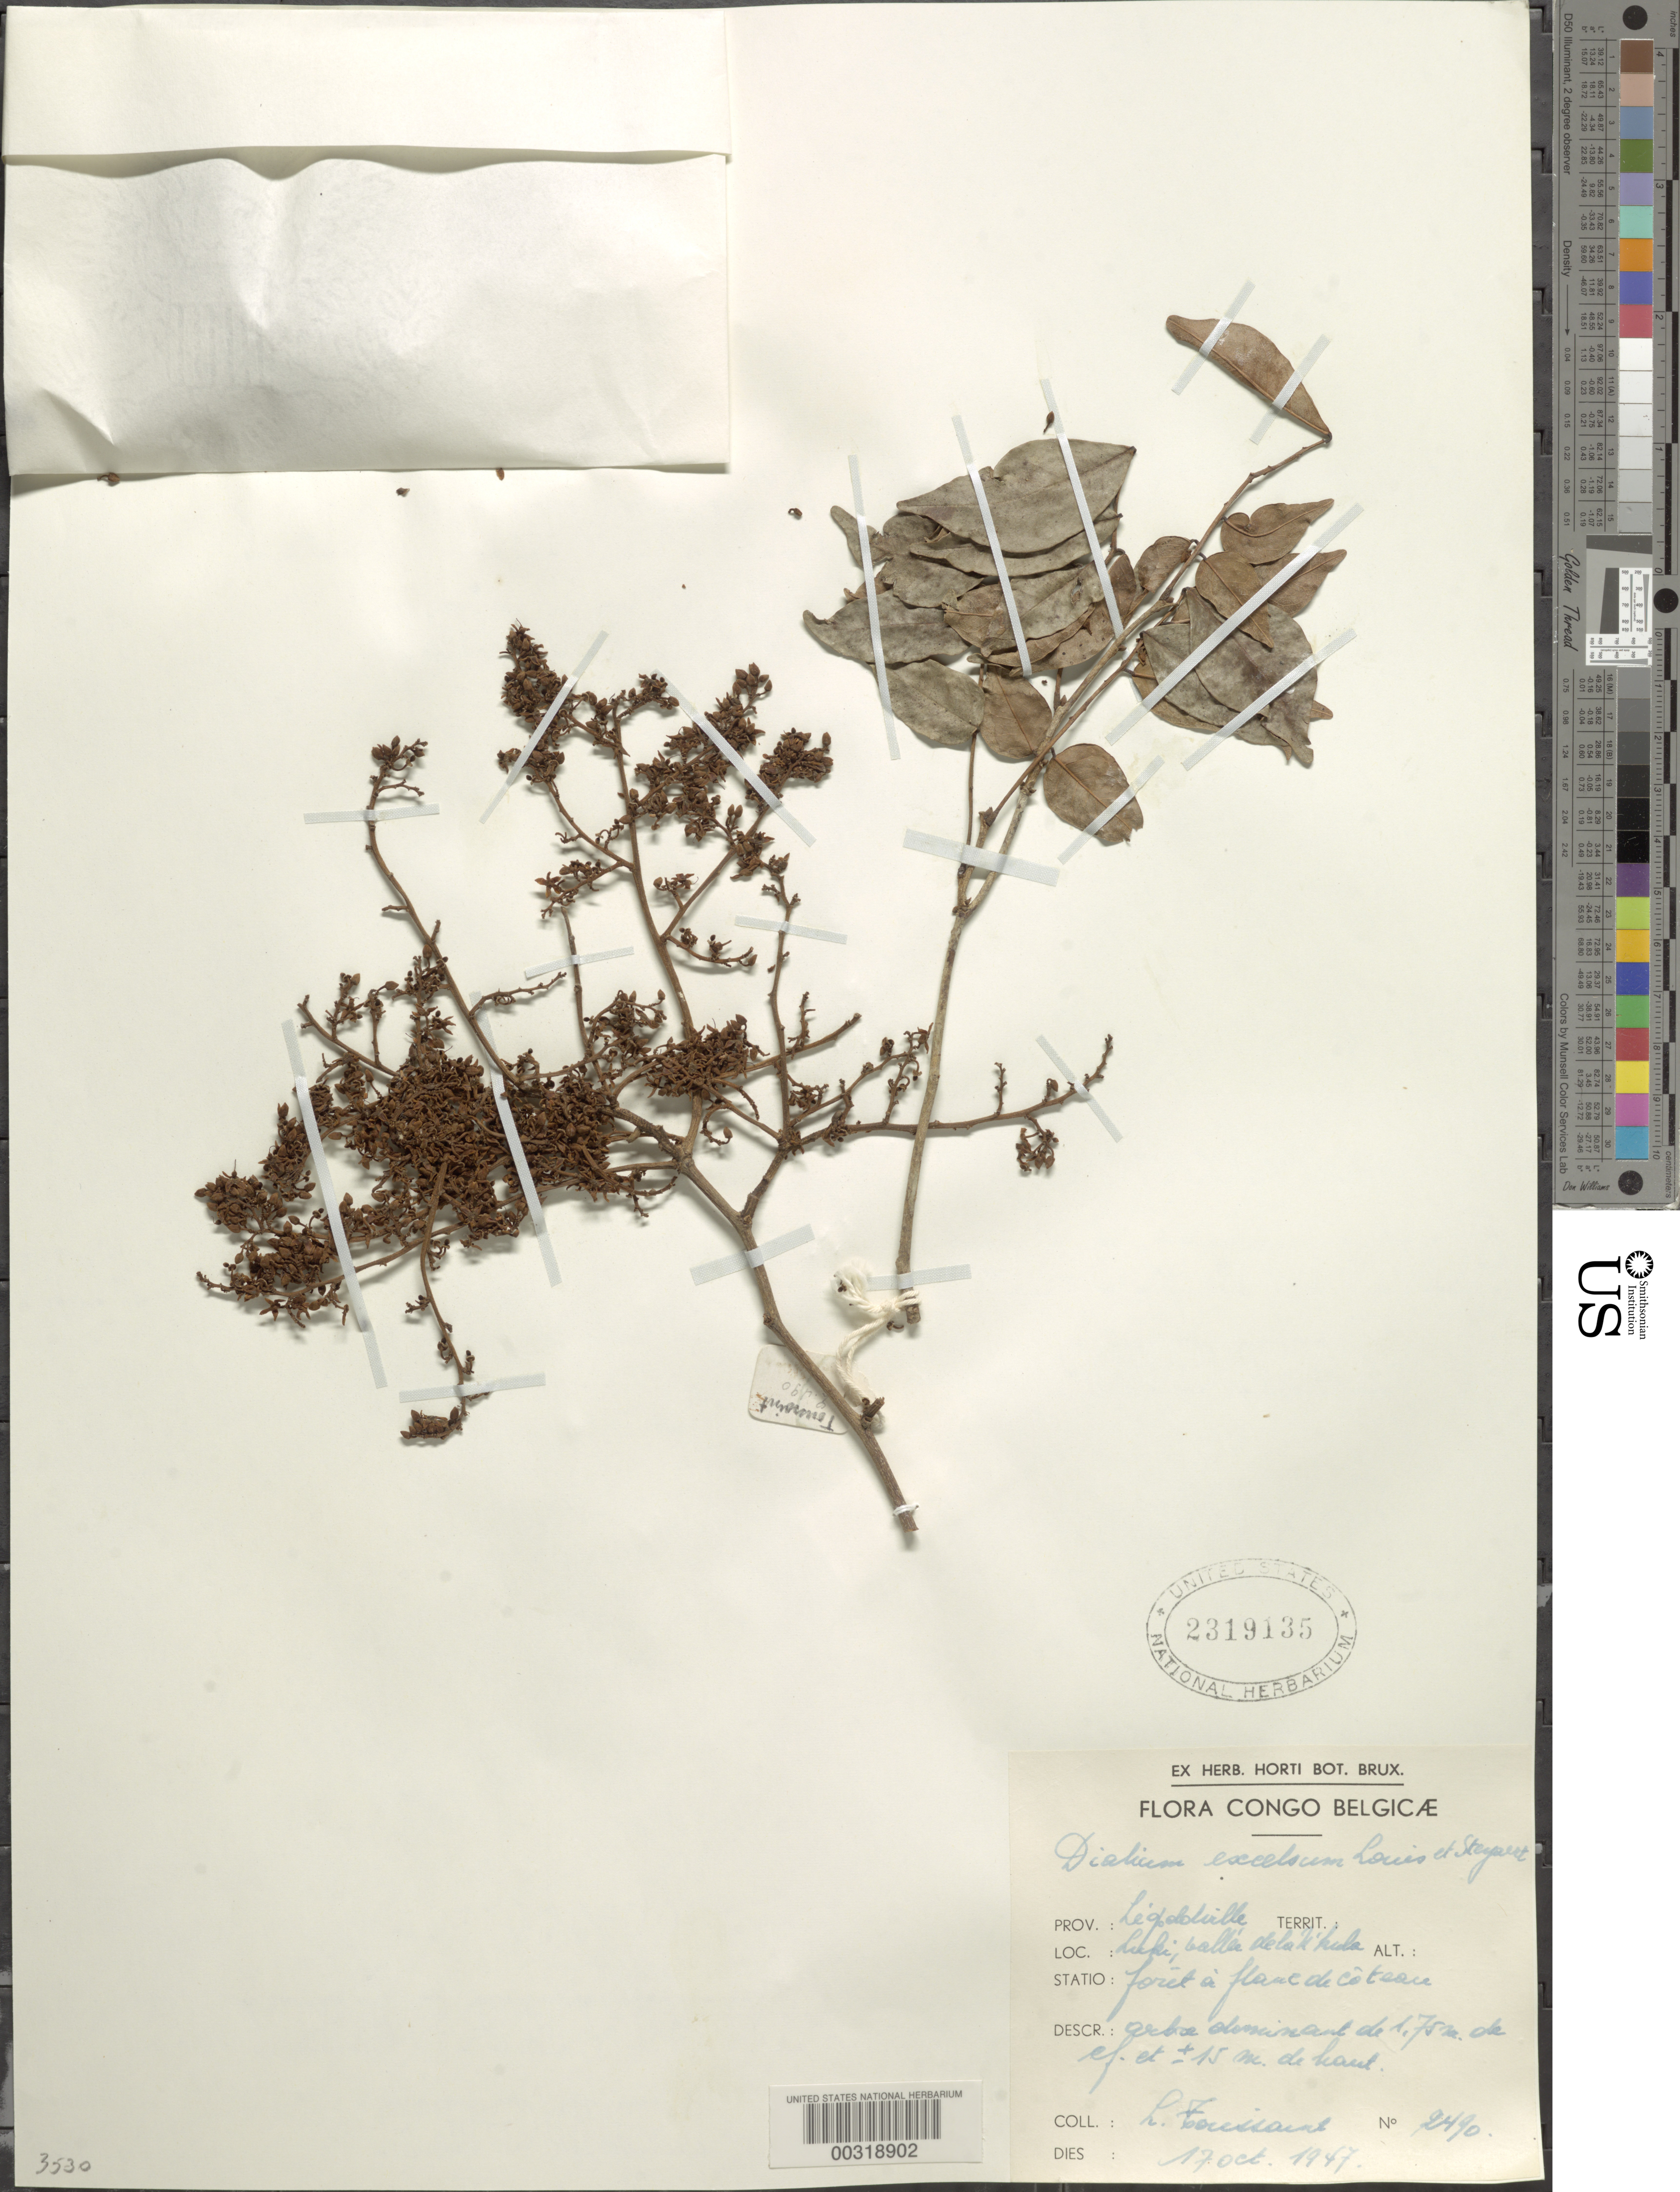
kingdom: Plantae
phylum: Tracheophyta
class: Magnoliopsida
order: Fabales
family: Fabaceae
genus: Dialium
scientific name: Dialium excelsum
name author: Louis ex Steyaert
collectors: L. Foissaint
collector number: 2490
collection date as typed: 17 Oct 1947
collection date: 1947-10-17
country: Congo, Democratic Republic of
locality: Luki, valley of the nkula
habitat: Forest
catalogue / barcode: US 2319135